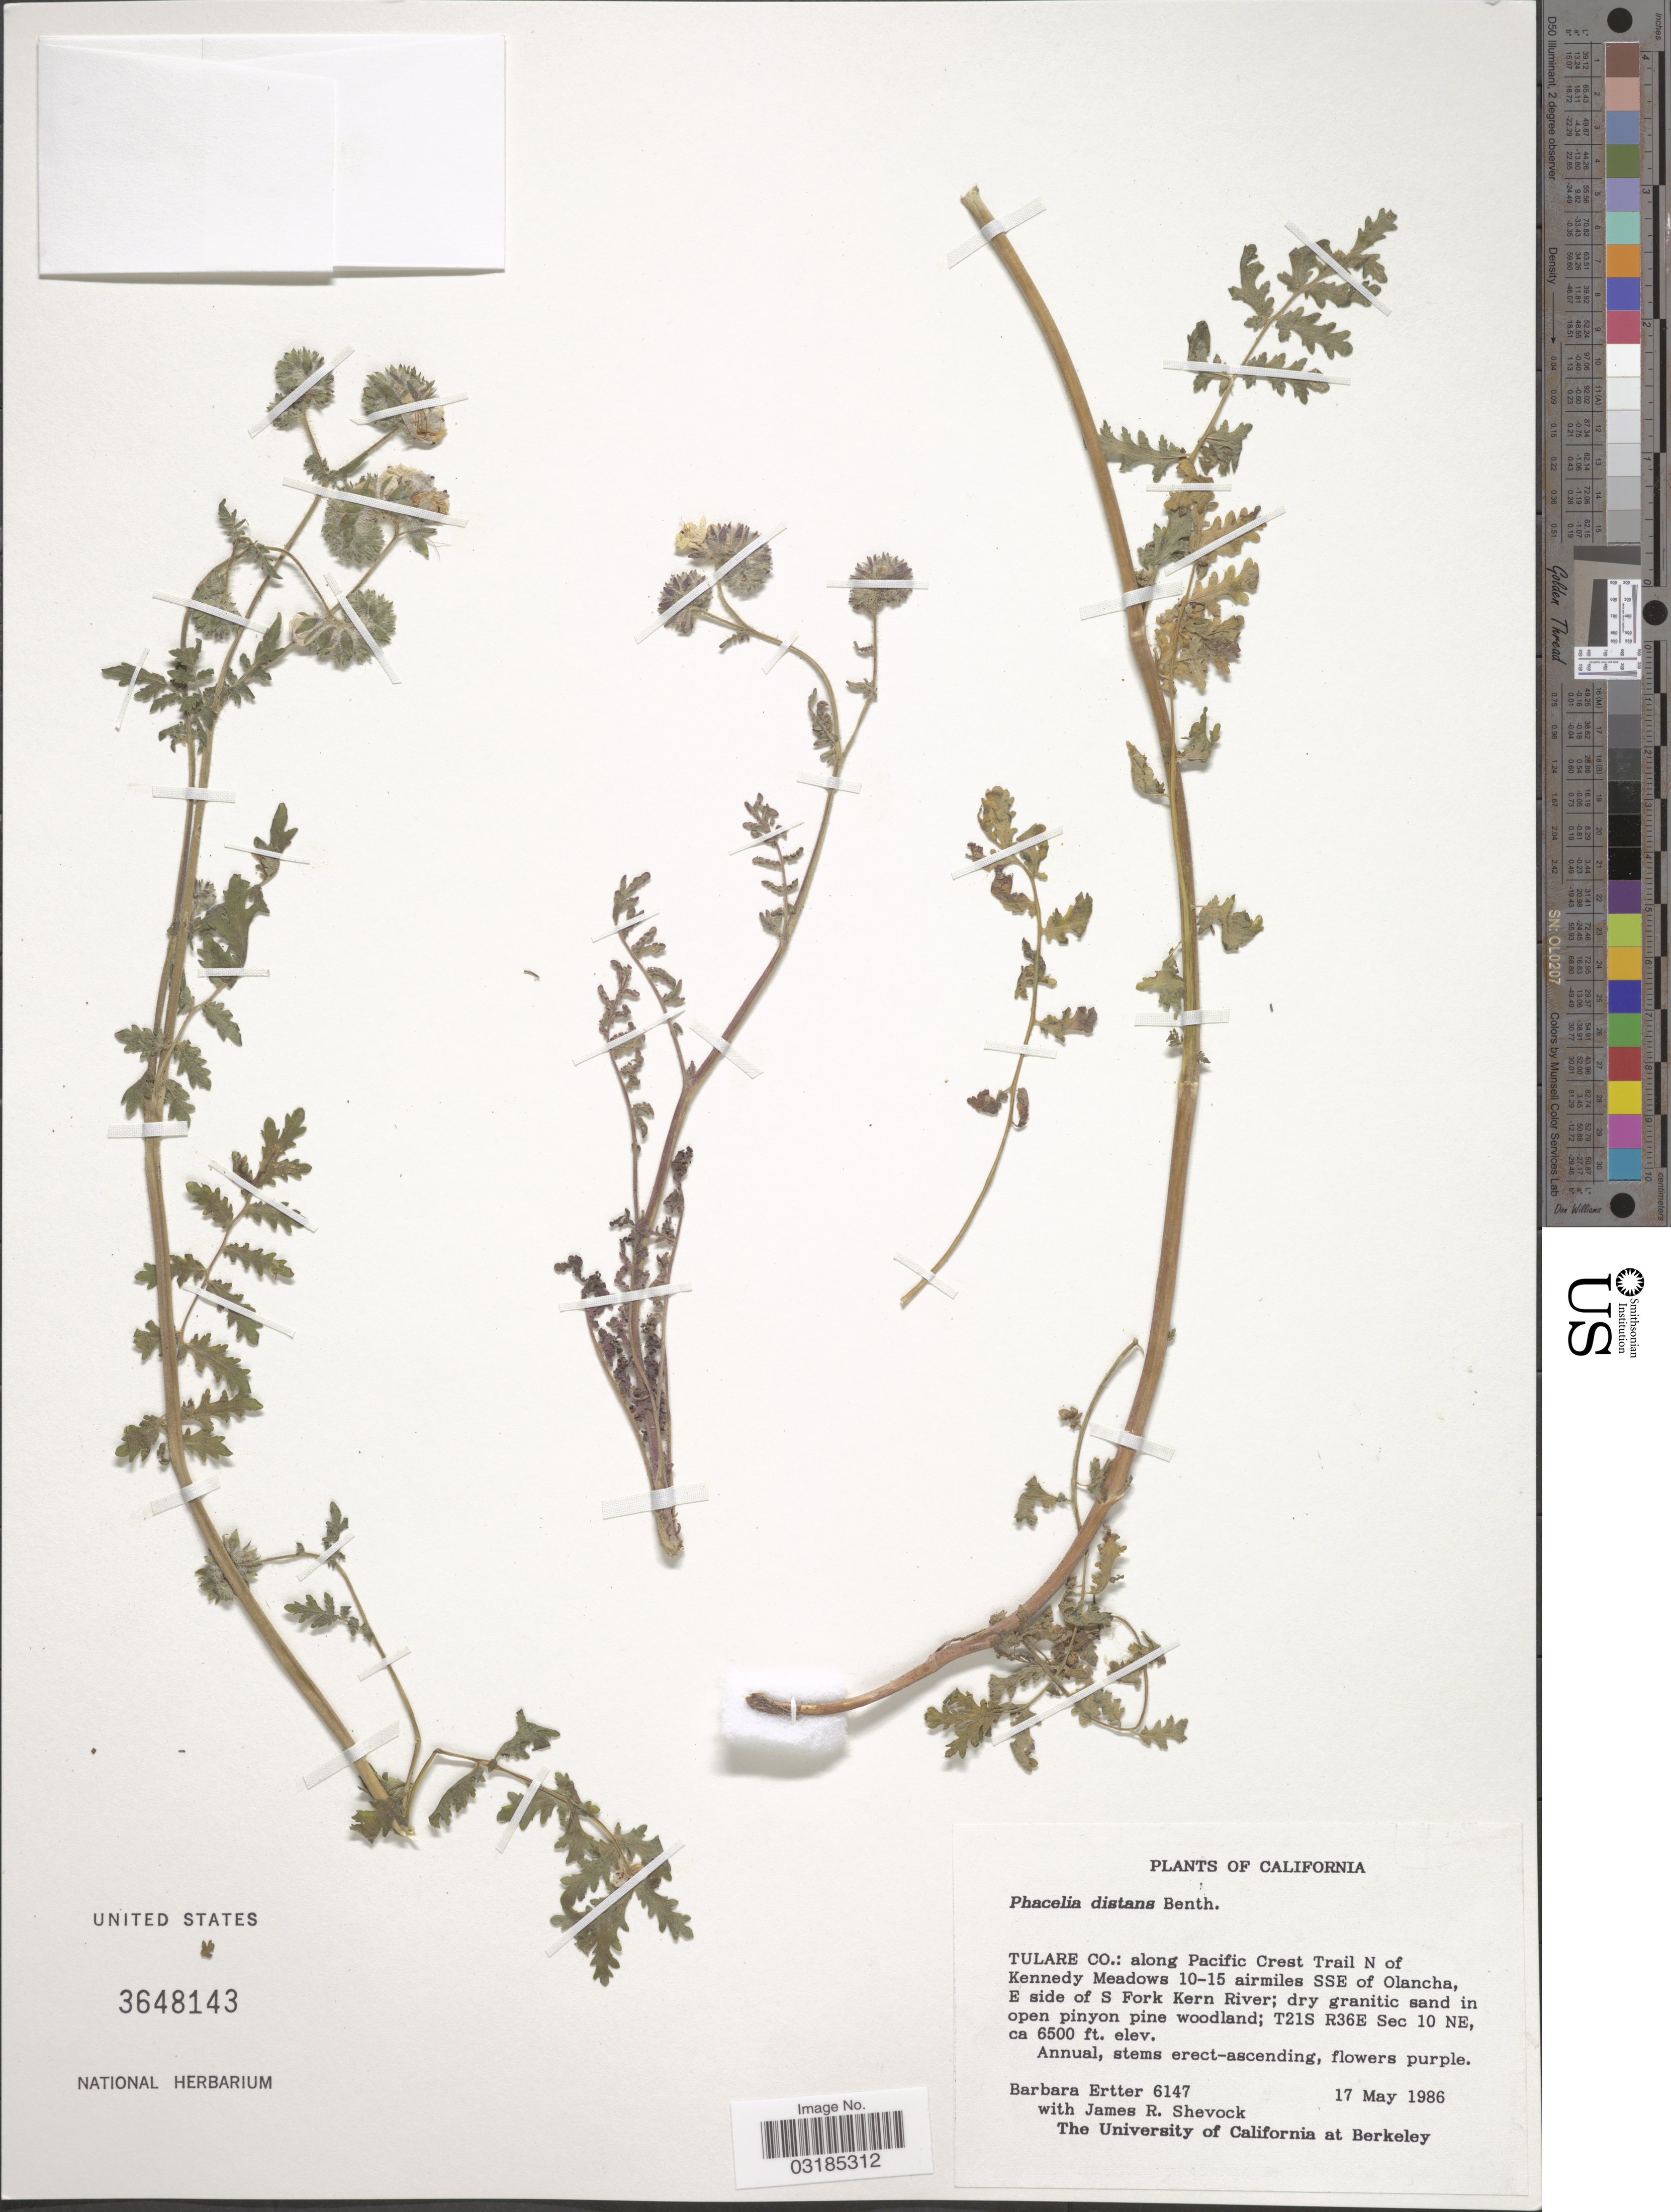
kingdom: Plantae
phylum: Tracheophyta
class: Magnoliopsida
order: Boraginales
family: Hydrophyllaceae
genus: Phacelia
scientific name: Phacelia distans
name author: Benth.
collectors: B. Ertter & J. R. Shevock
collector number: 6147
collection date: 1986-05-17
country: United States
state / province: California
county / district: Tulare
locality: Tulare Co.: along Pacific Crest Trail N of Kennedy Meadows 10-15 airmiles SSE of Olancha, E side of S Fork Kern River; T21S R36E Sec 10 NE.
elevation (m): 1981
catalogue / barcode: US 3648143